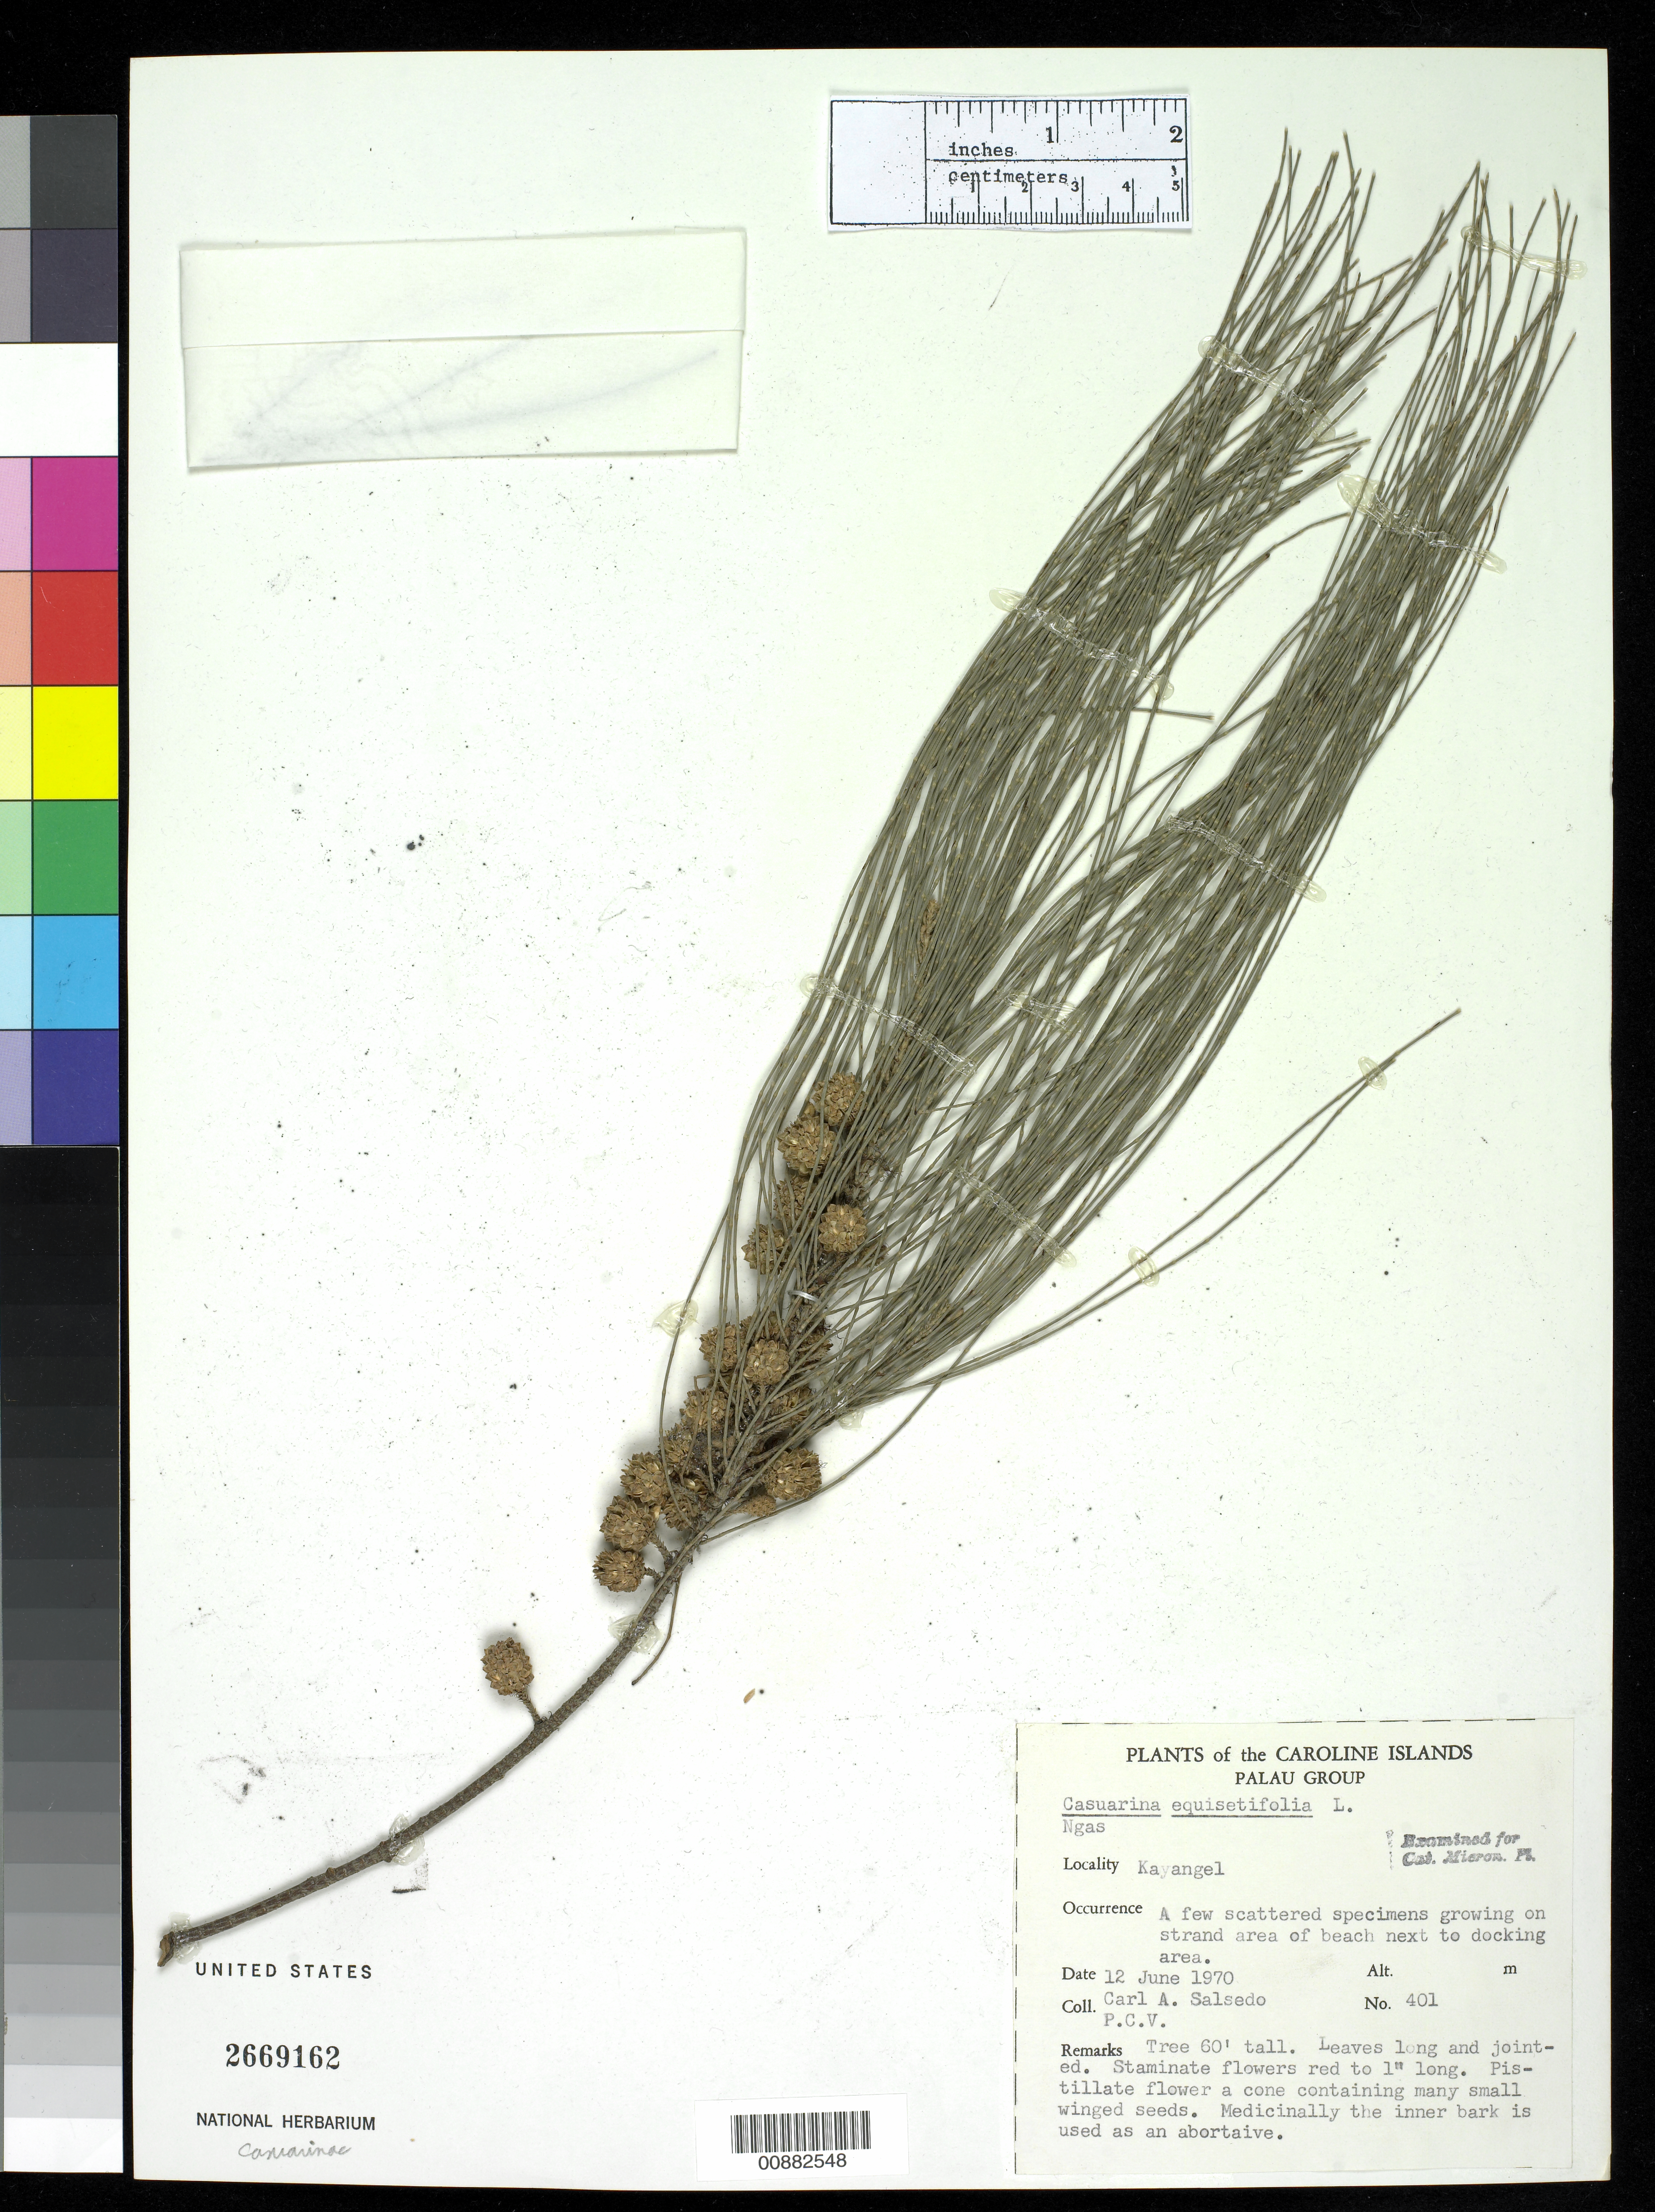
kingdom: Plantae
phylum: Tracheophyta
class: Magnoliopsida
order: Fagales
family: Casuarinaceae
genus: Casuarina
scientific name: Casuarina equisetifolia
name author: L.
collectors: C.A. Salsedo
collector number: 401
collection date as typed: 12 Jun 1970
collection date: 1970-06-12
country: Palau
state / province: Kayangel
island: Ngcheangel [Kayangel] Atoll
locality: Kayangel Atoll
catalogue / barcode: US 2669162